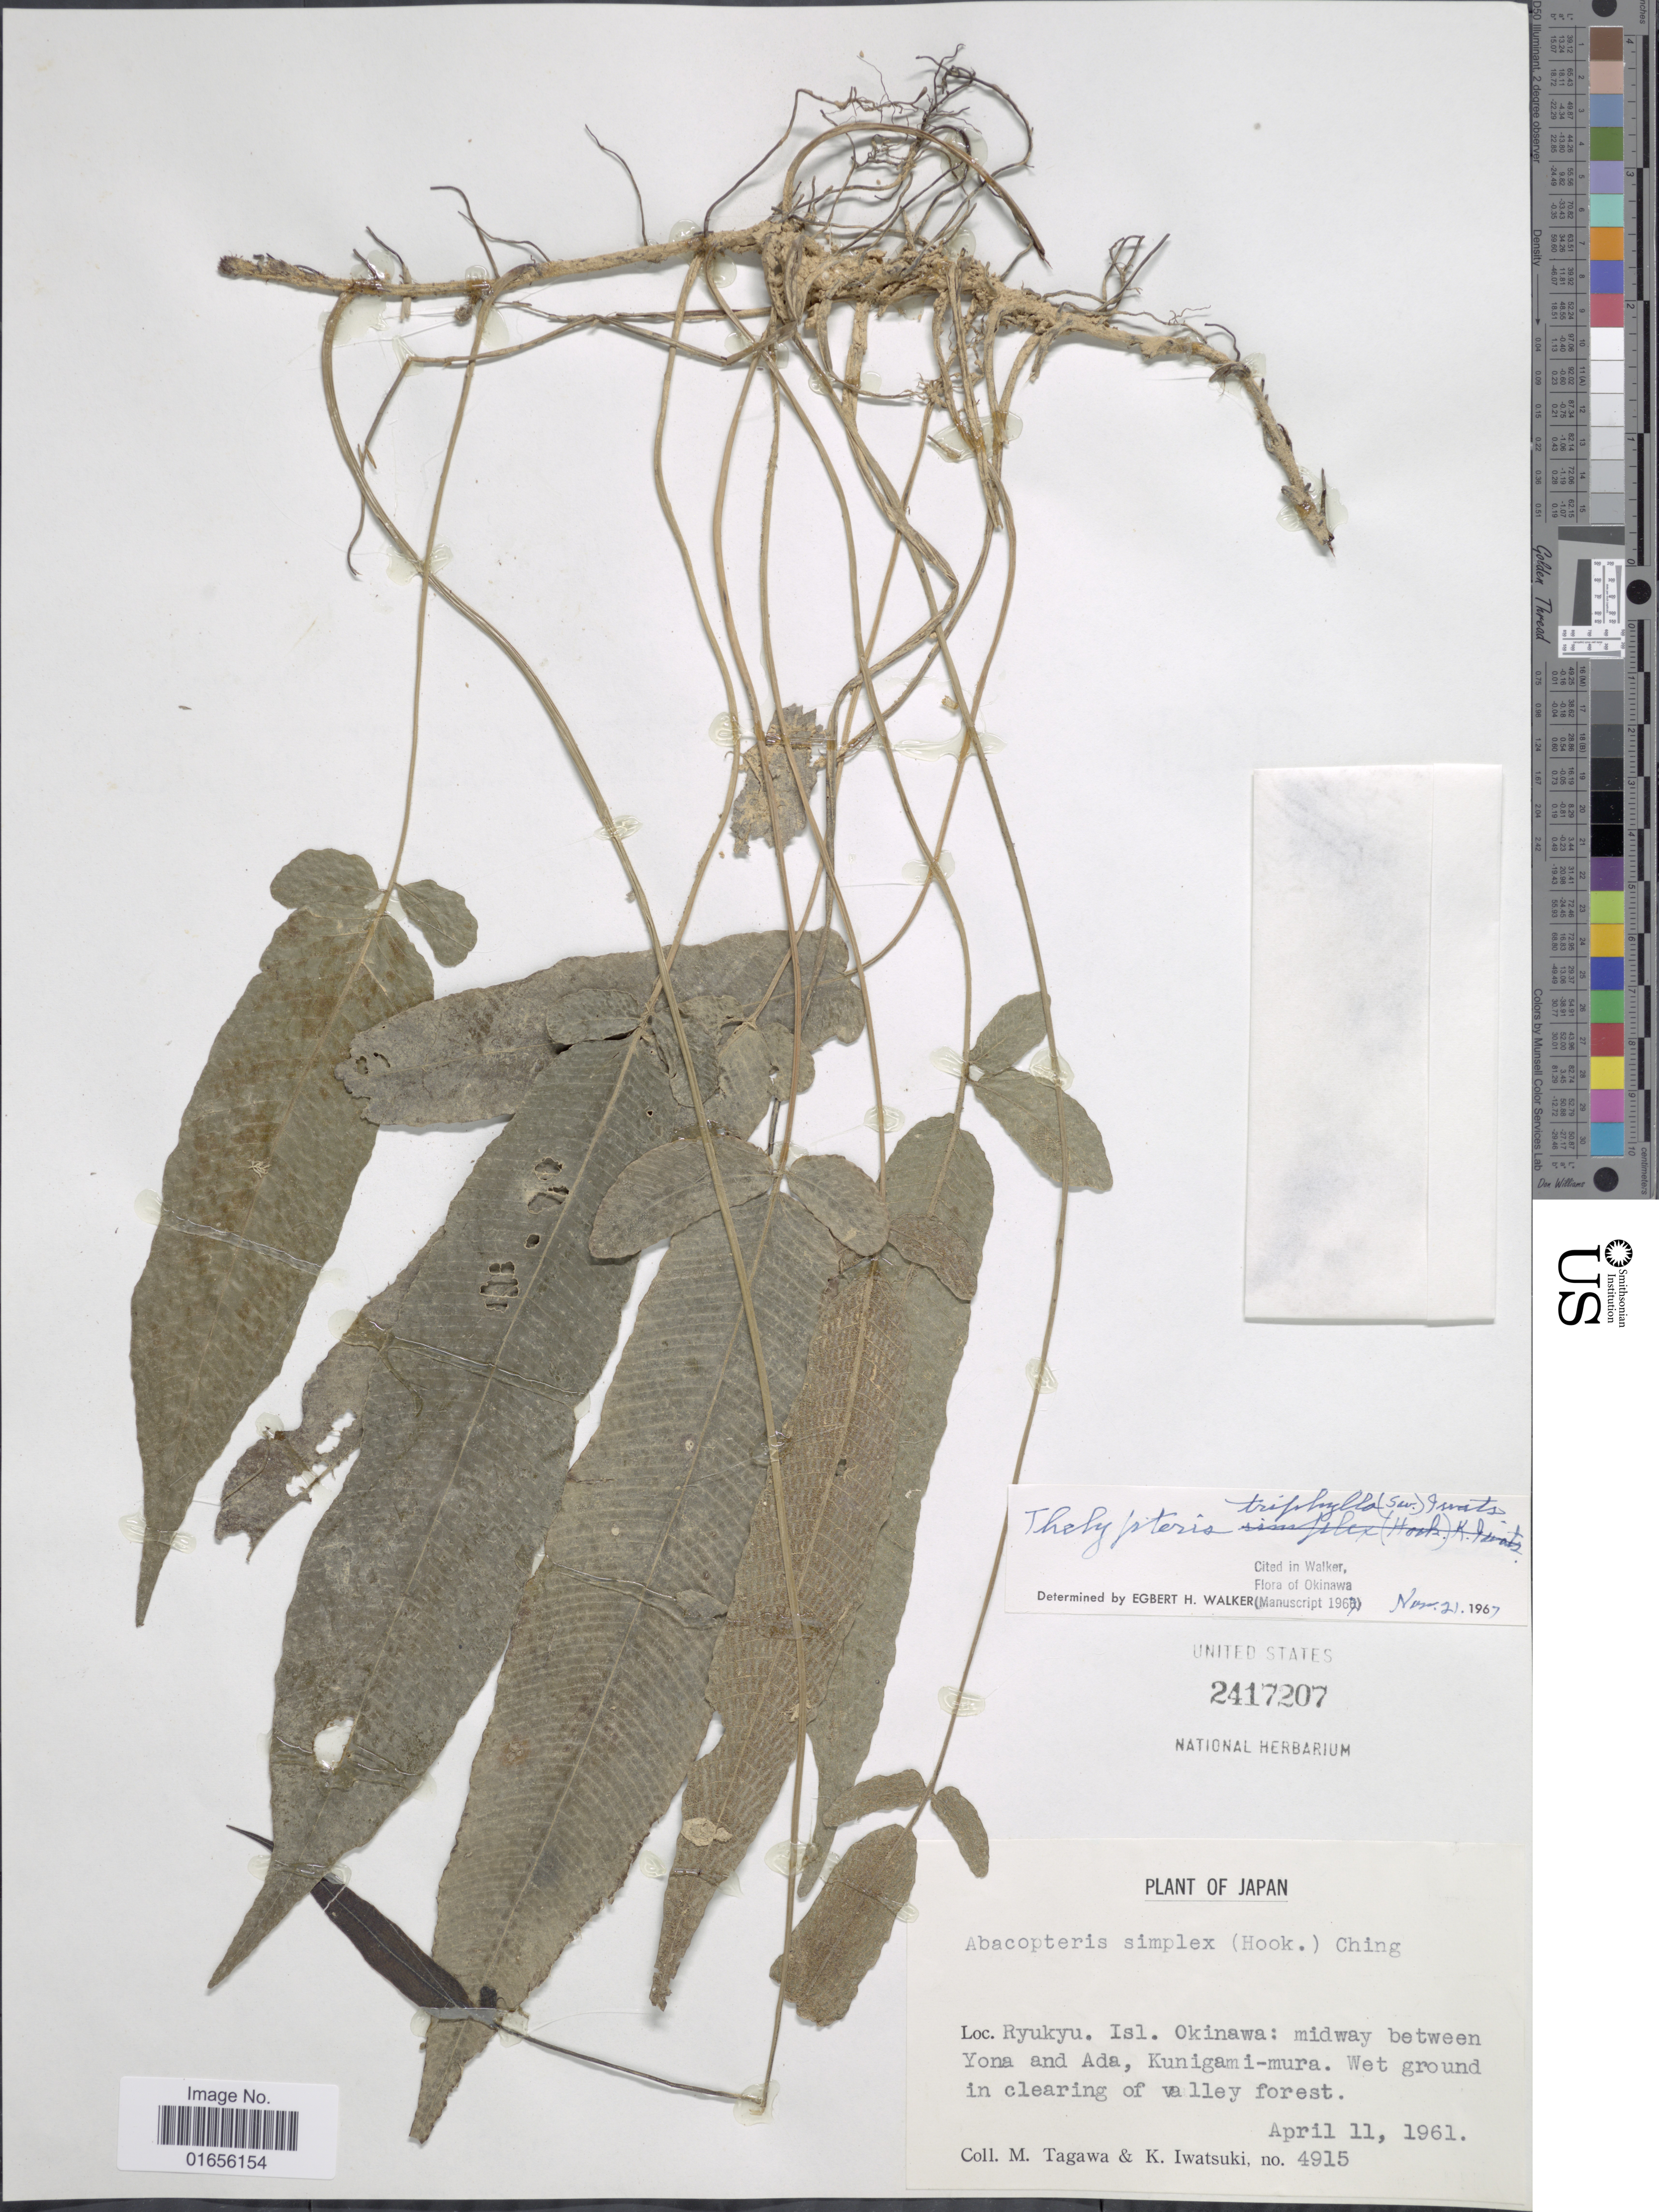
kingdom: Plantae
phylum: Tracheophyta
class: Polypodiopsida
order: Polypodiales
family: Thelypteridaceae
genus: Pronephrium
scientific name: Pronephrium triphyllum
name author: (Sw.) Holttum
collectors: M. Tagawa & K. Iwatsuki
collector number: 4915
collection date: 1961-04-11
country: Japan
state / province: Okinawa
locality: Japan, Ryukyu. Isl. Okinawa: midway between Yona and Ada, Kunigami-mura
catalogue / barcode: US 2417207